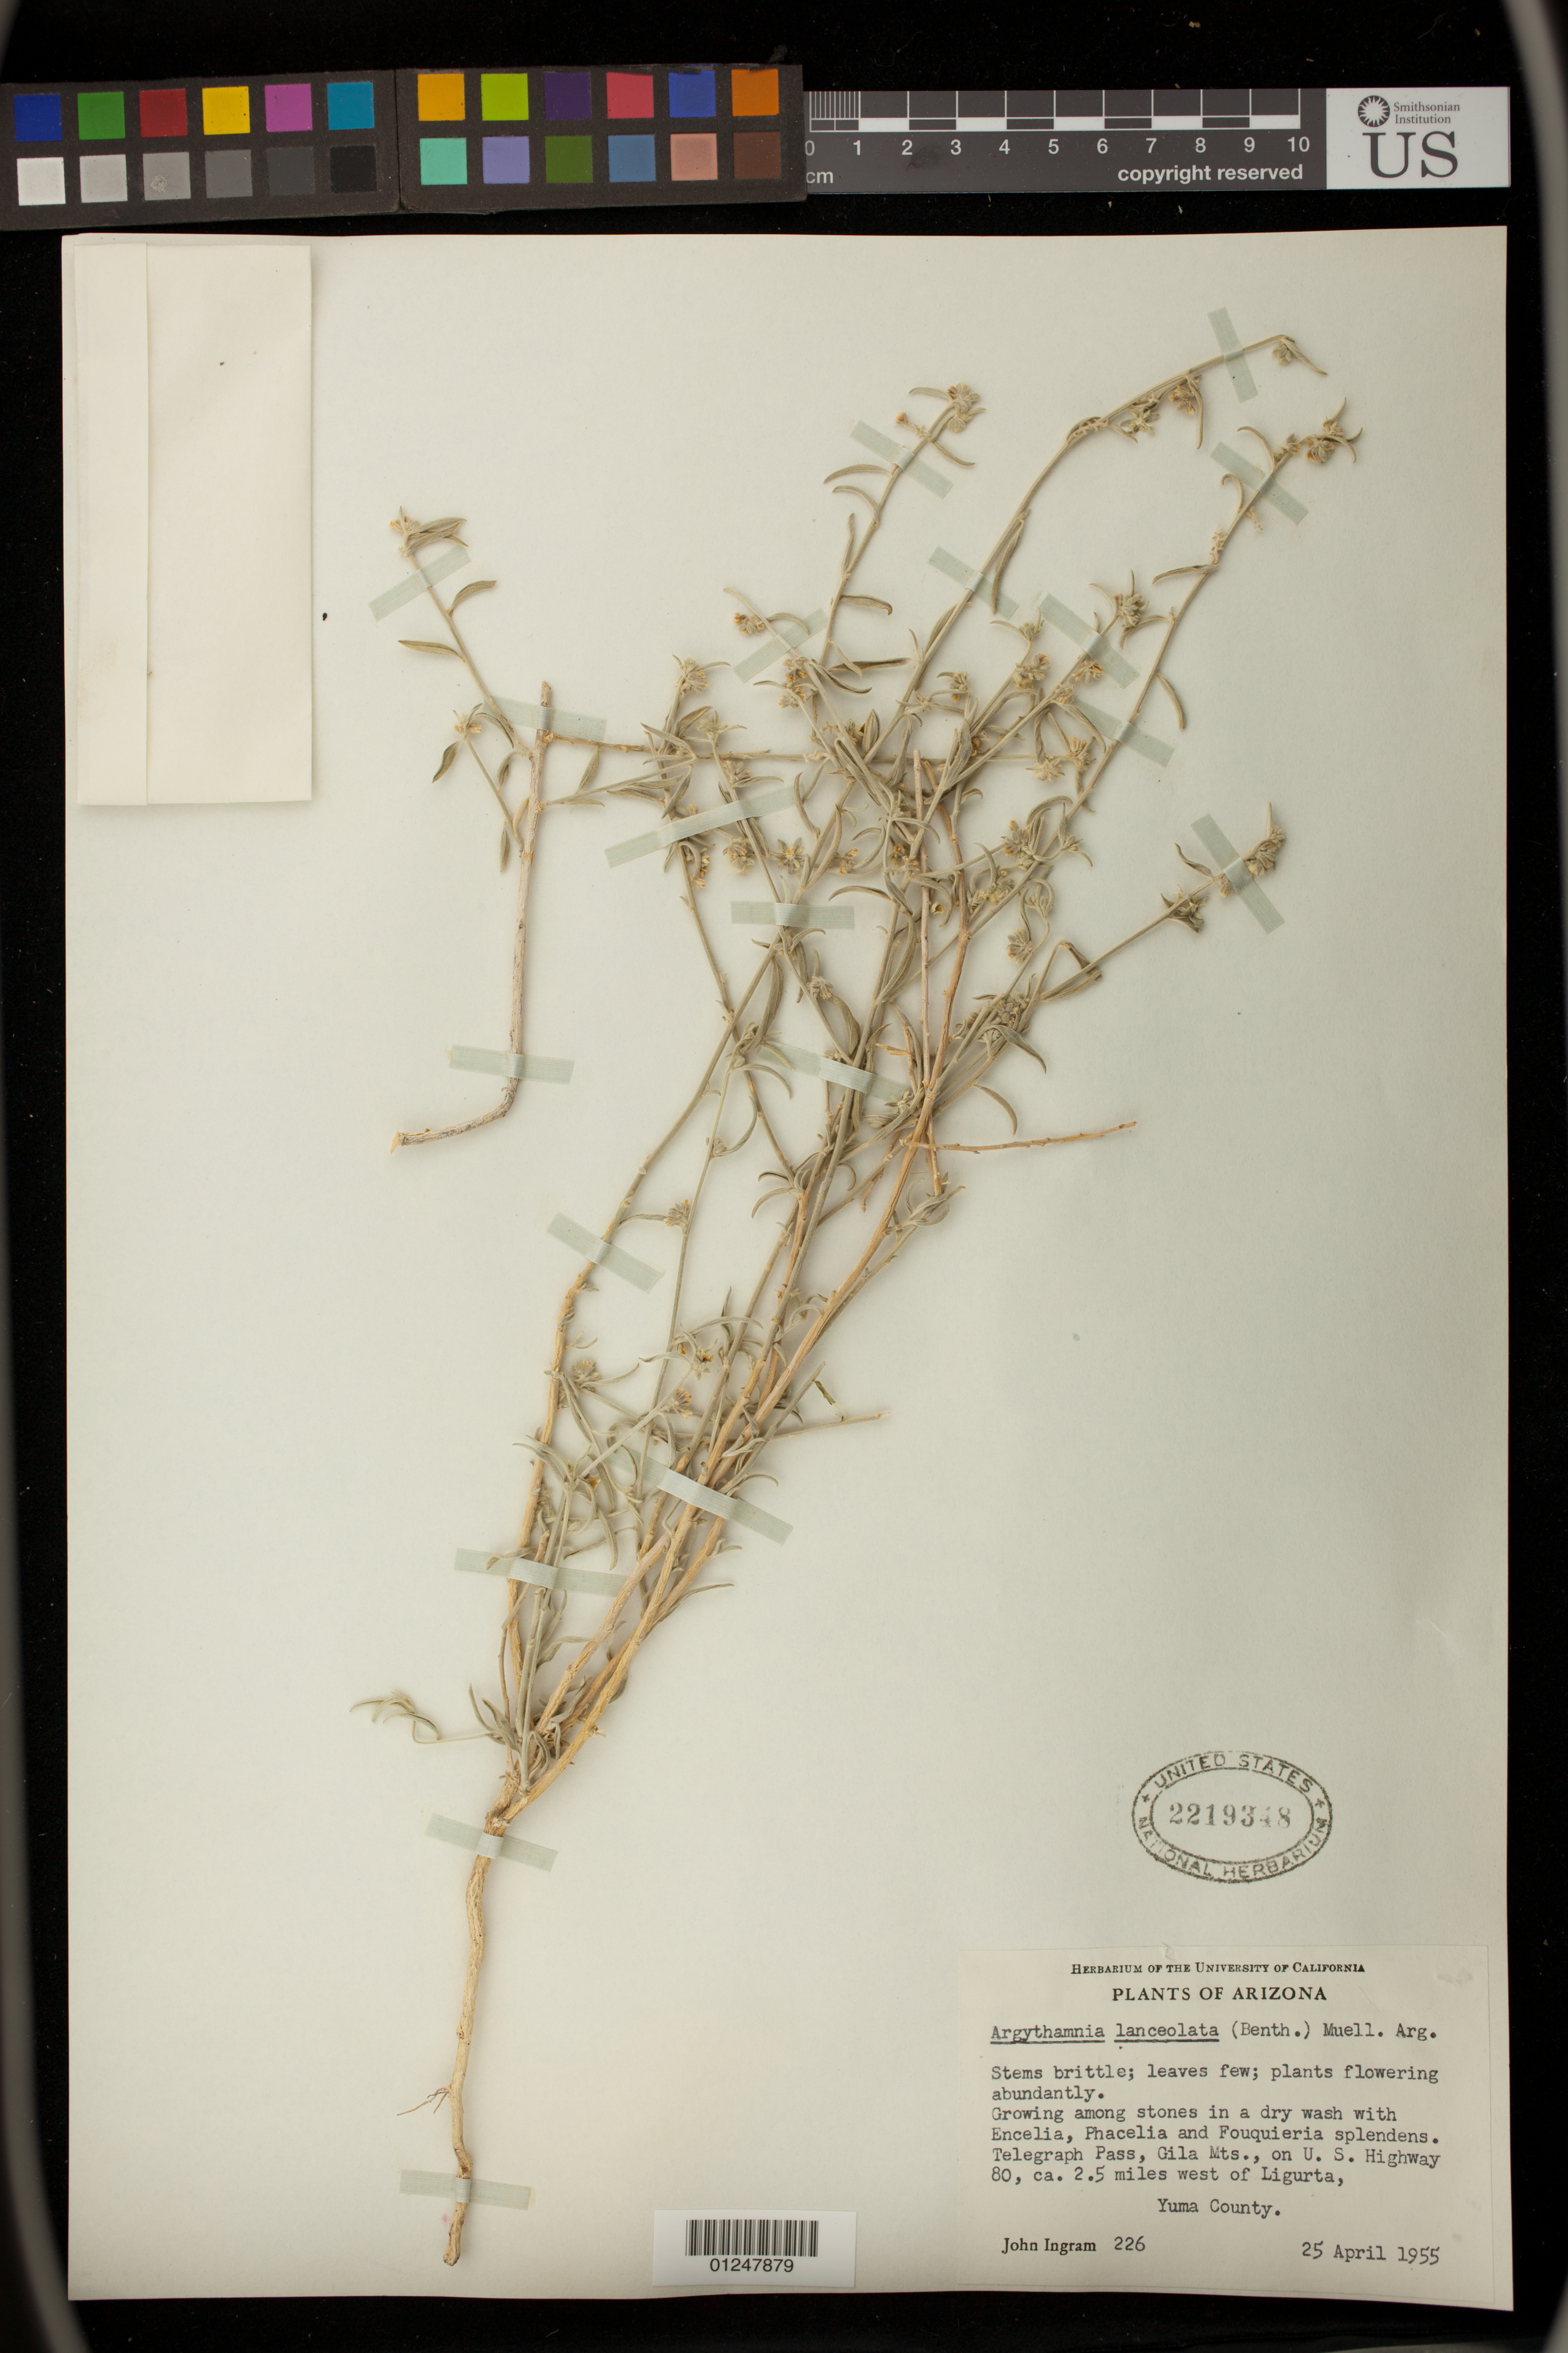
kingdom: Plantae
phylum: Tracheophyta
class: Magnoliopsida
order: Malpighiales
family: Euphorbiaceae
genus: Argythamnia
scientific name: Argythamnia lanceolata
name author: (Benth.) Müll. Arg.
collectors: J. W. Ingram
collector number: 226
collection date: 1955-04-25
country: United States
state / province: Arizona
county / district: Yuma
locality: Telegraph Pass, Gila Mts., on U. S. Highway 80, ca. 2.5 mi west of Ligurta,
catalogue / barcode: US 2219348